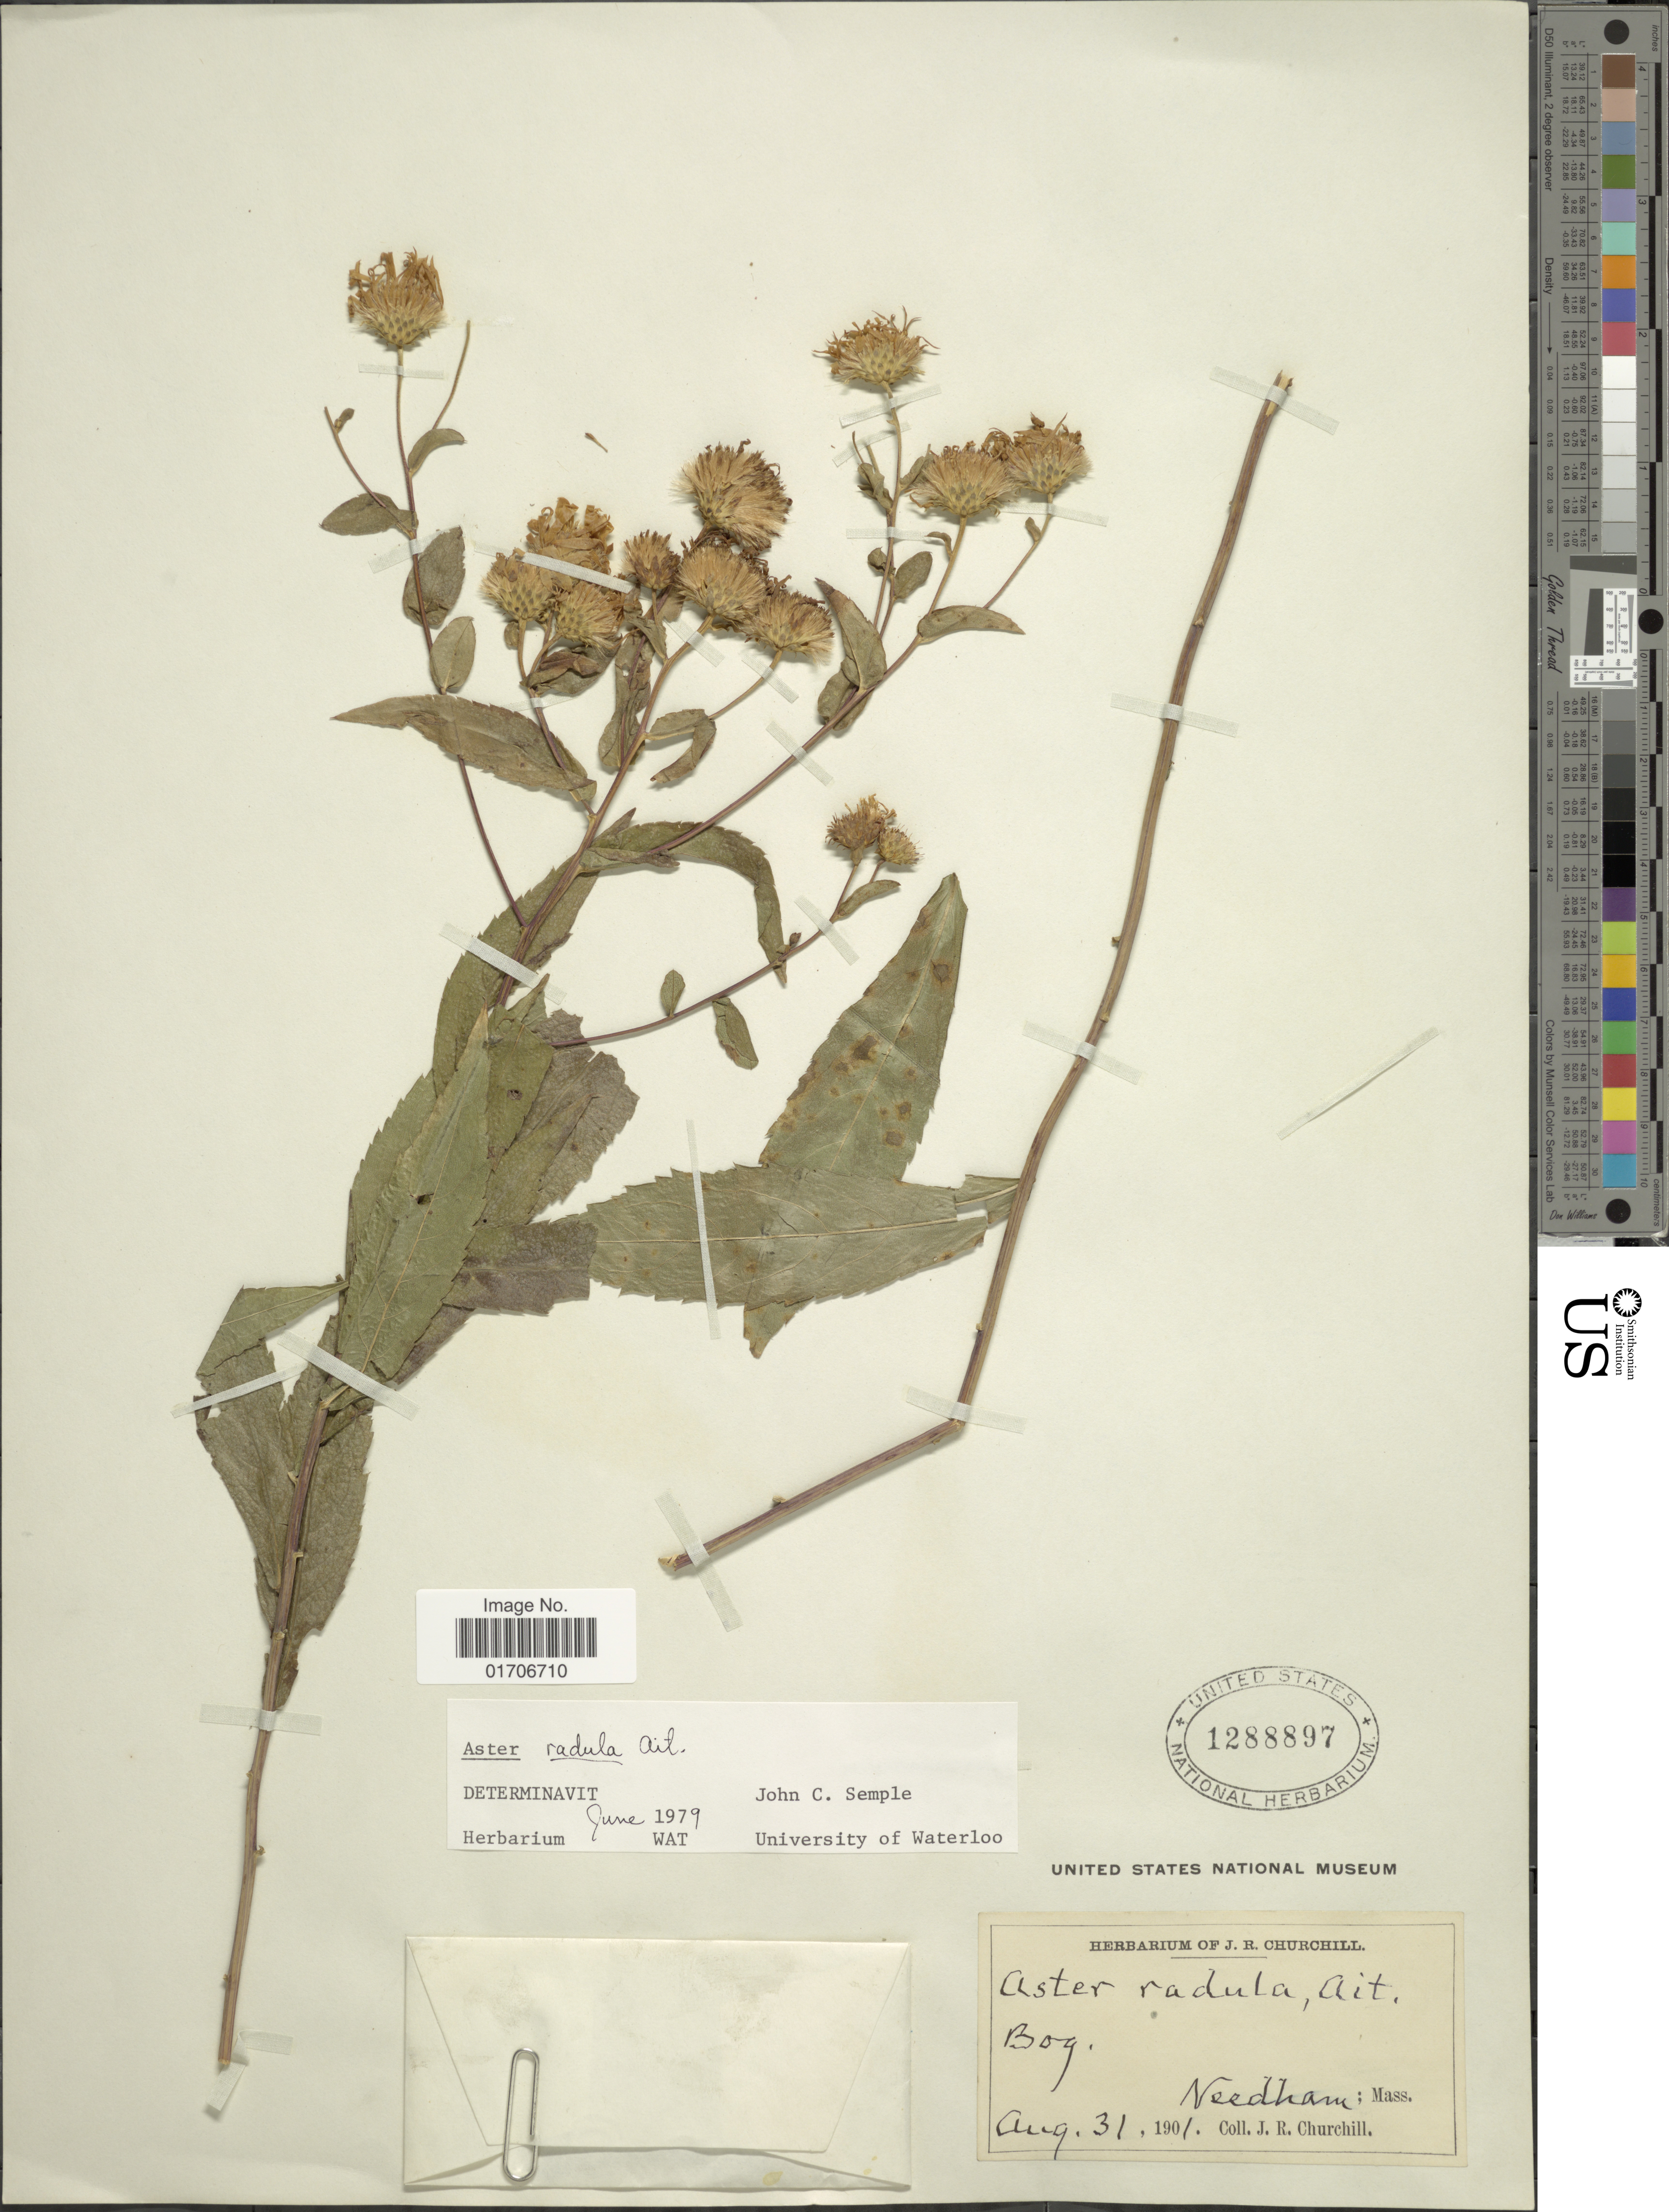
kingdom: Plantae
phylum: Tracheophyta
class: Magnoliopsida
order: Asterales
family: Asteraceae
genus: Eurybia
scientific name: Eurybia radula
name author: (Aiton) G.L. Nesom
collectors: J. Churchill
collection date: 1901-08-31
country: United States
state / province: Massachusetts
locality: Needha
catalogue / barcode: US 1288897